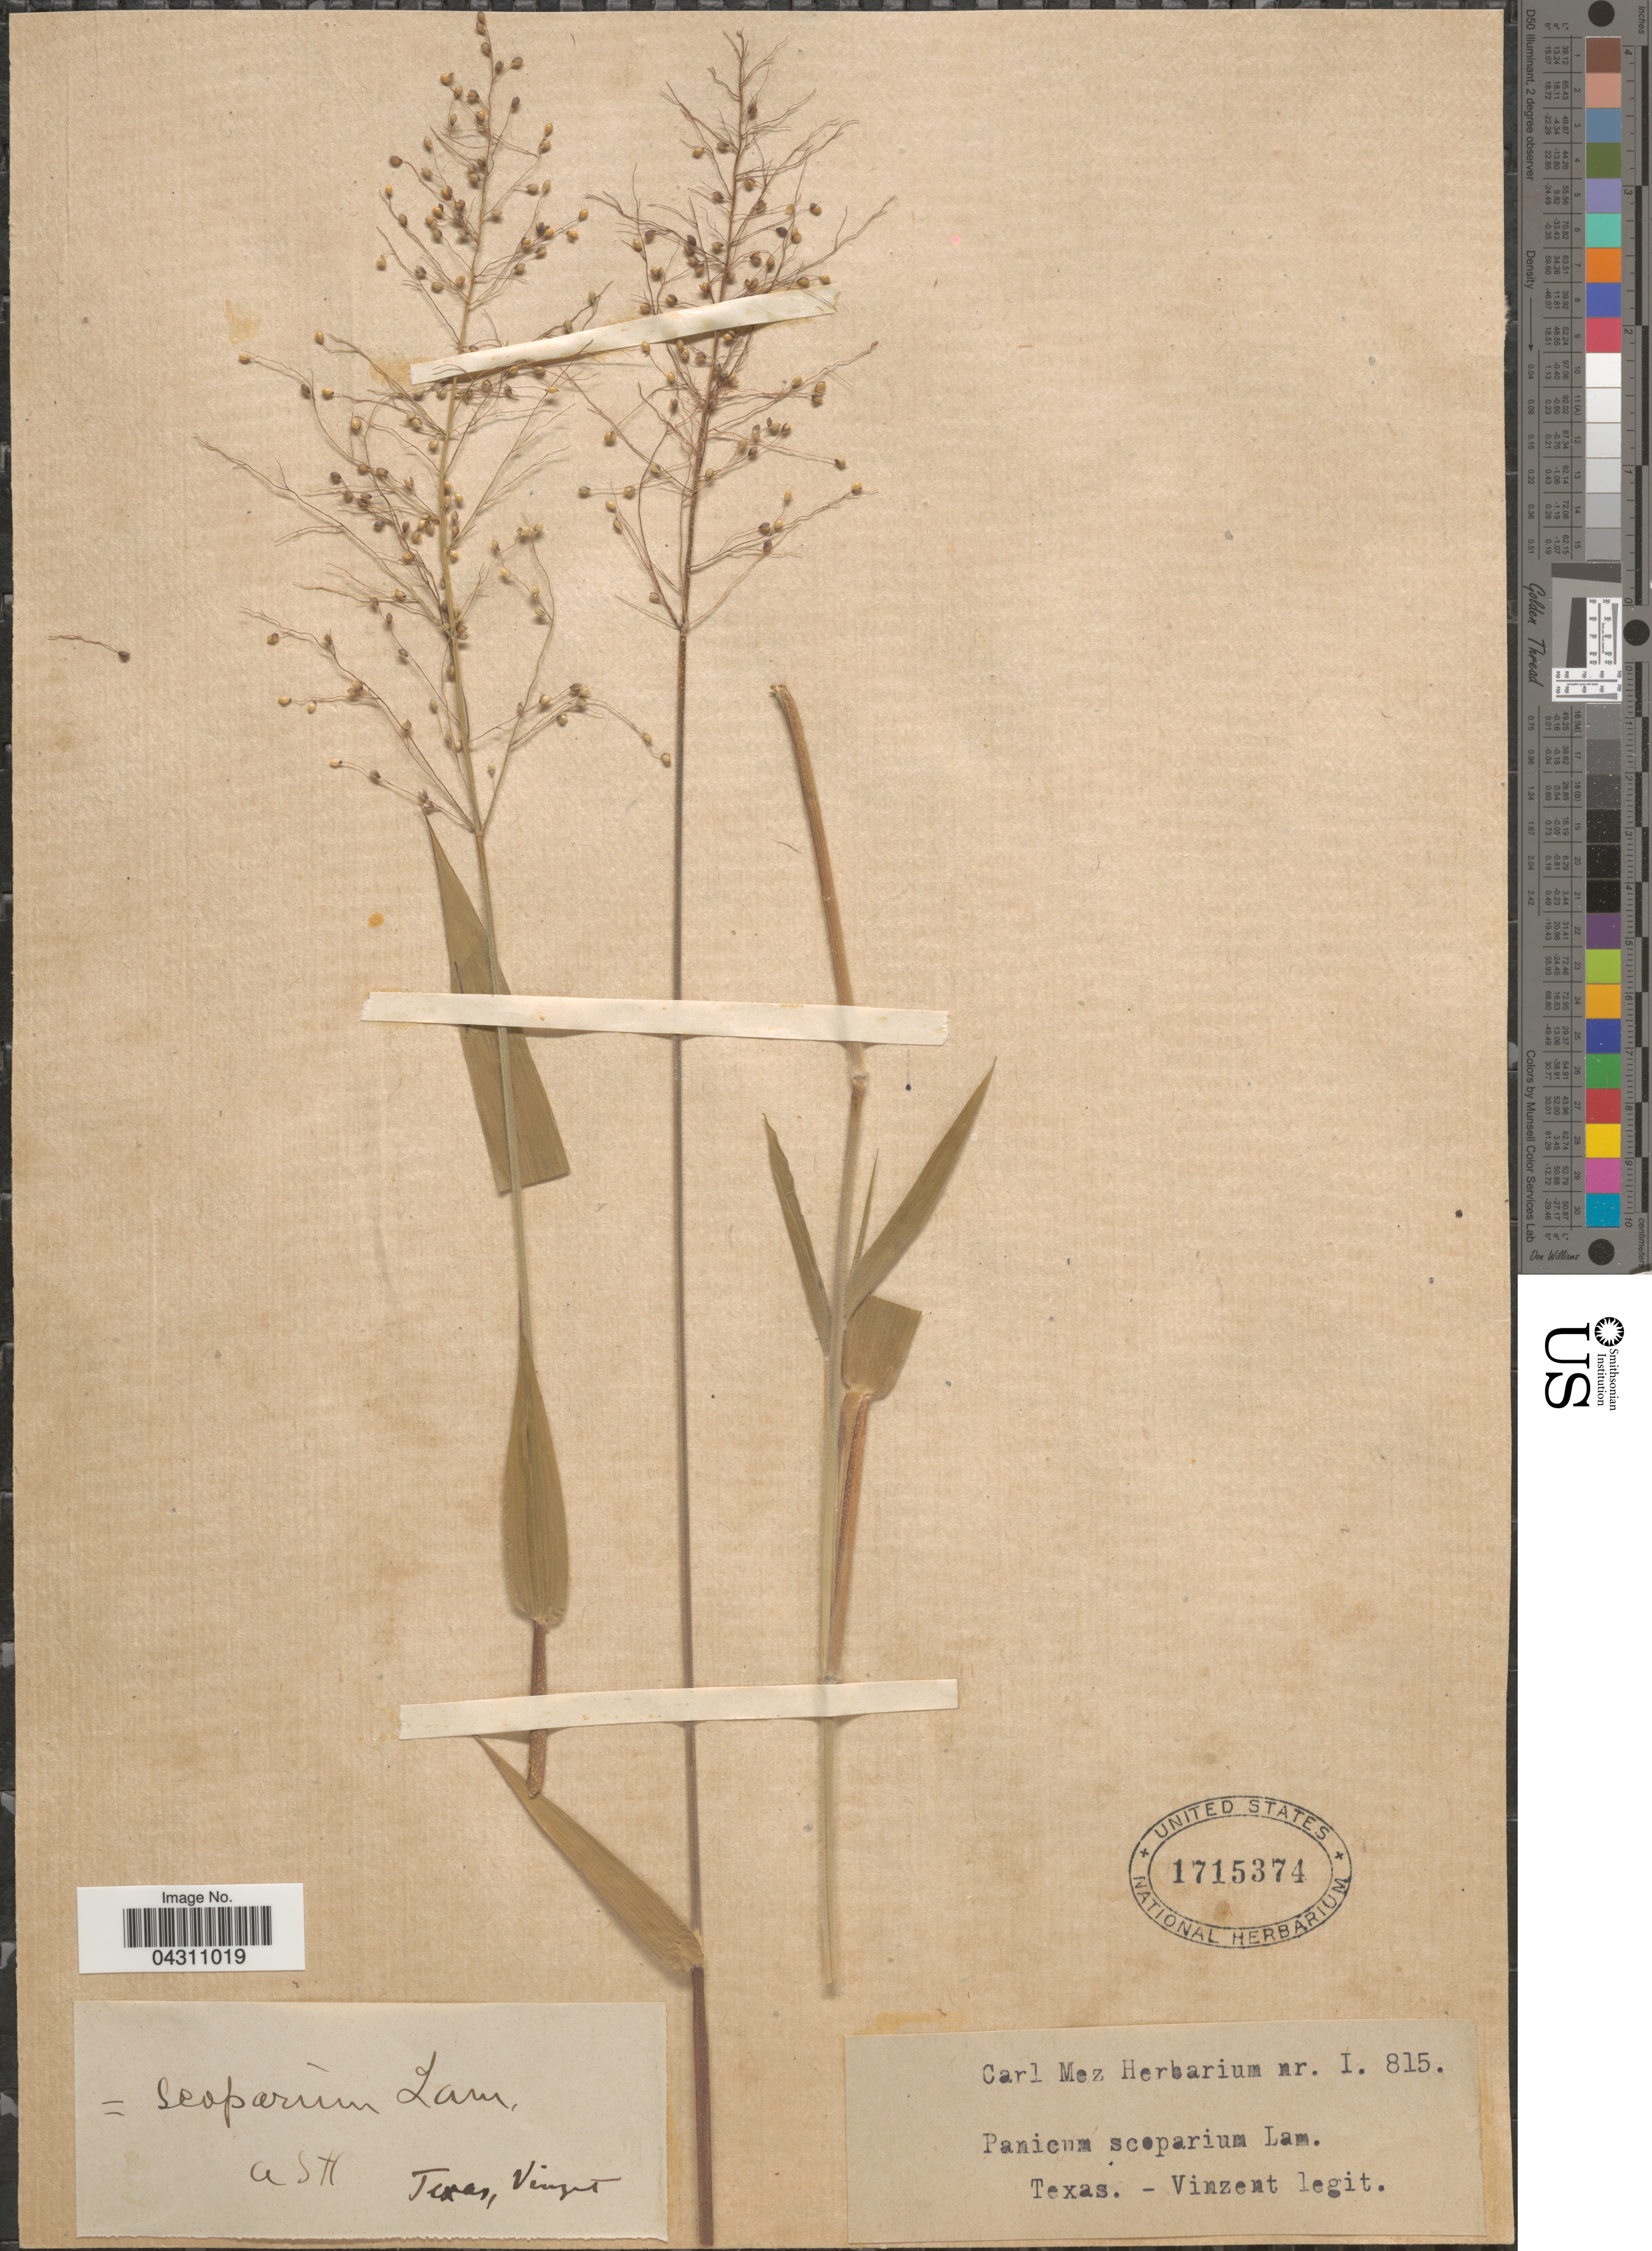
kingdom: Plantae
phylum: Tracheophyta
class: Liliopsida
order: Poales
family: Poaceae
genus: Dichanthelium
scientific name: Dichanthelium scoparium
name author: (Lam.) Gould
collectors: -. Vinzent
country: United States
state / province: Texas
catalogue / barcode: US 1715374